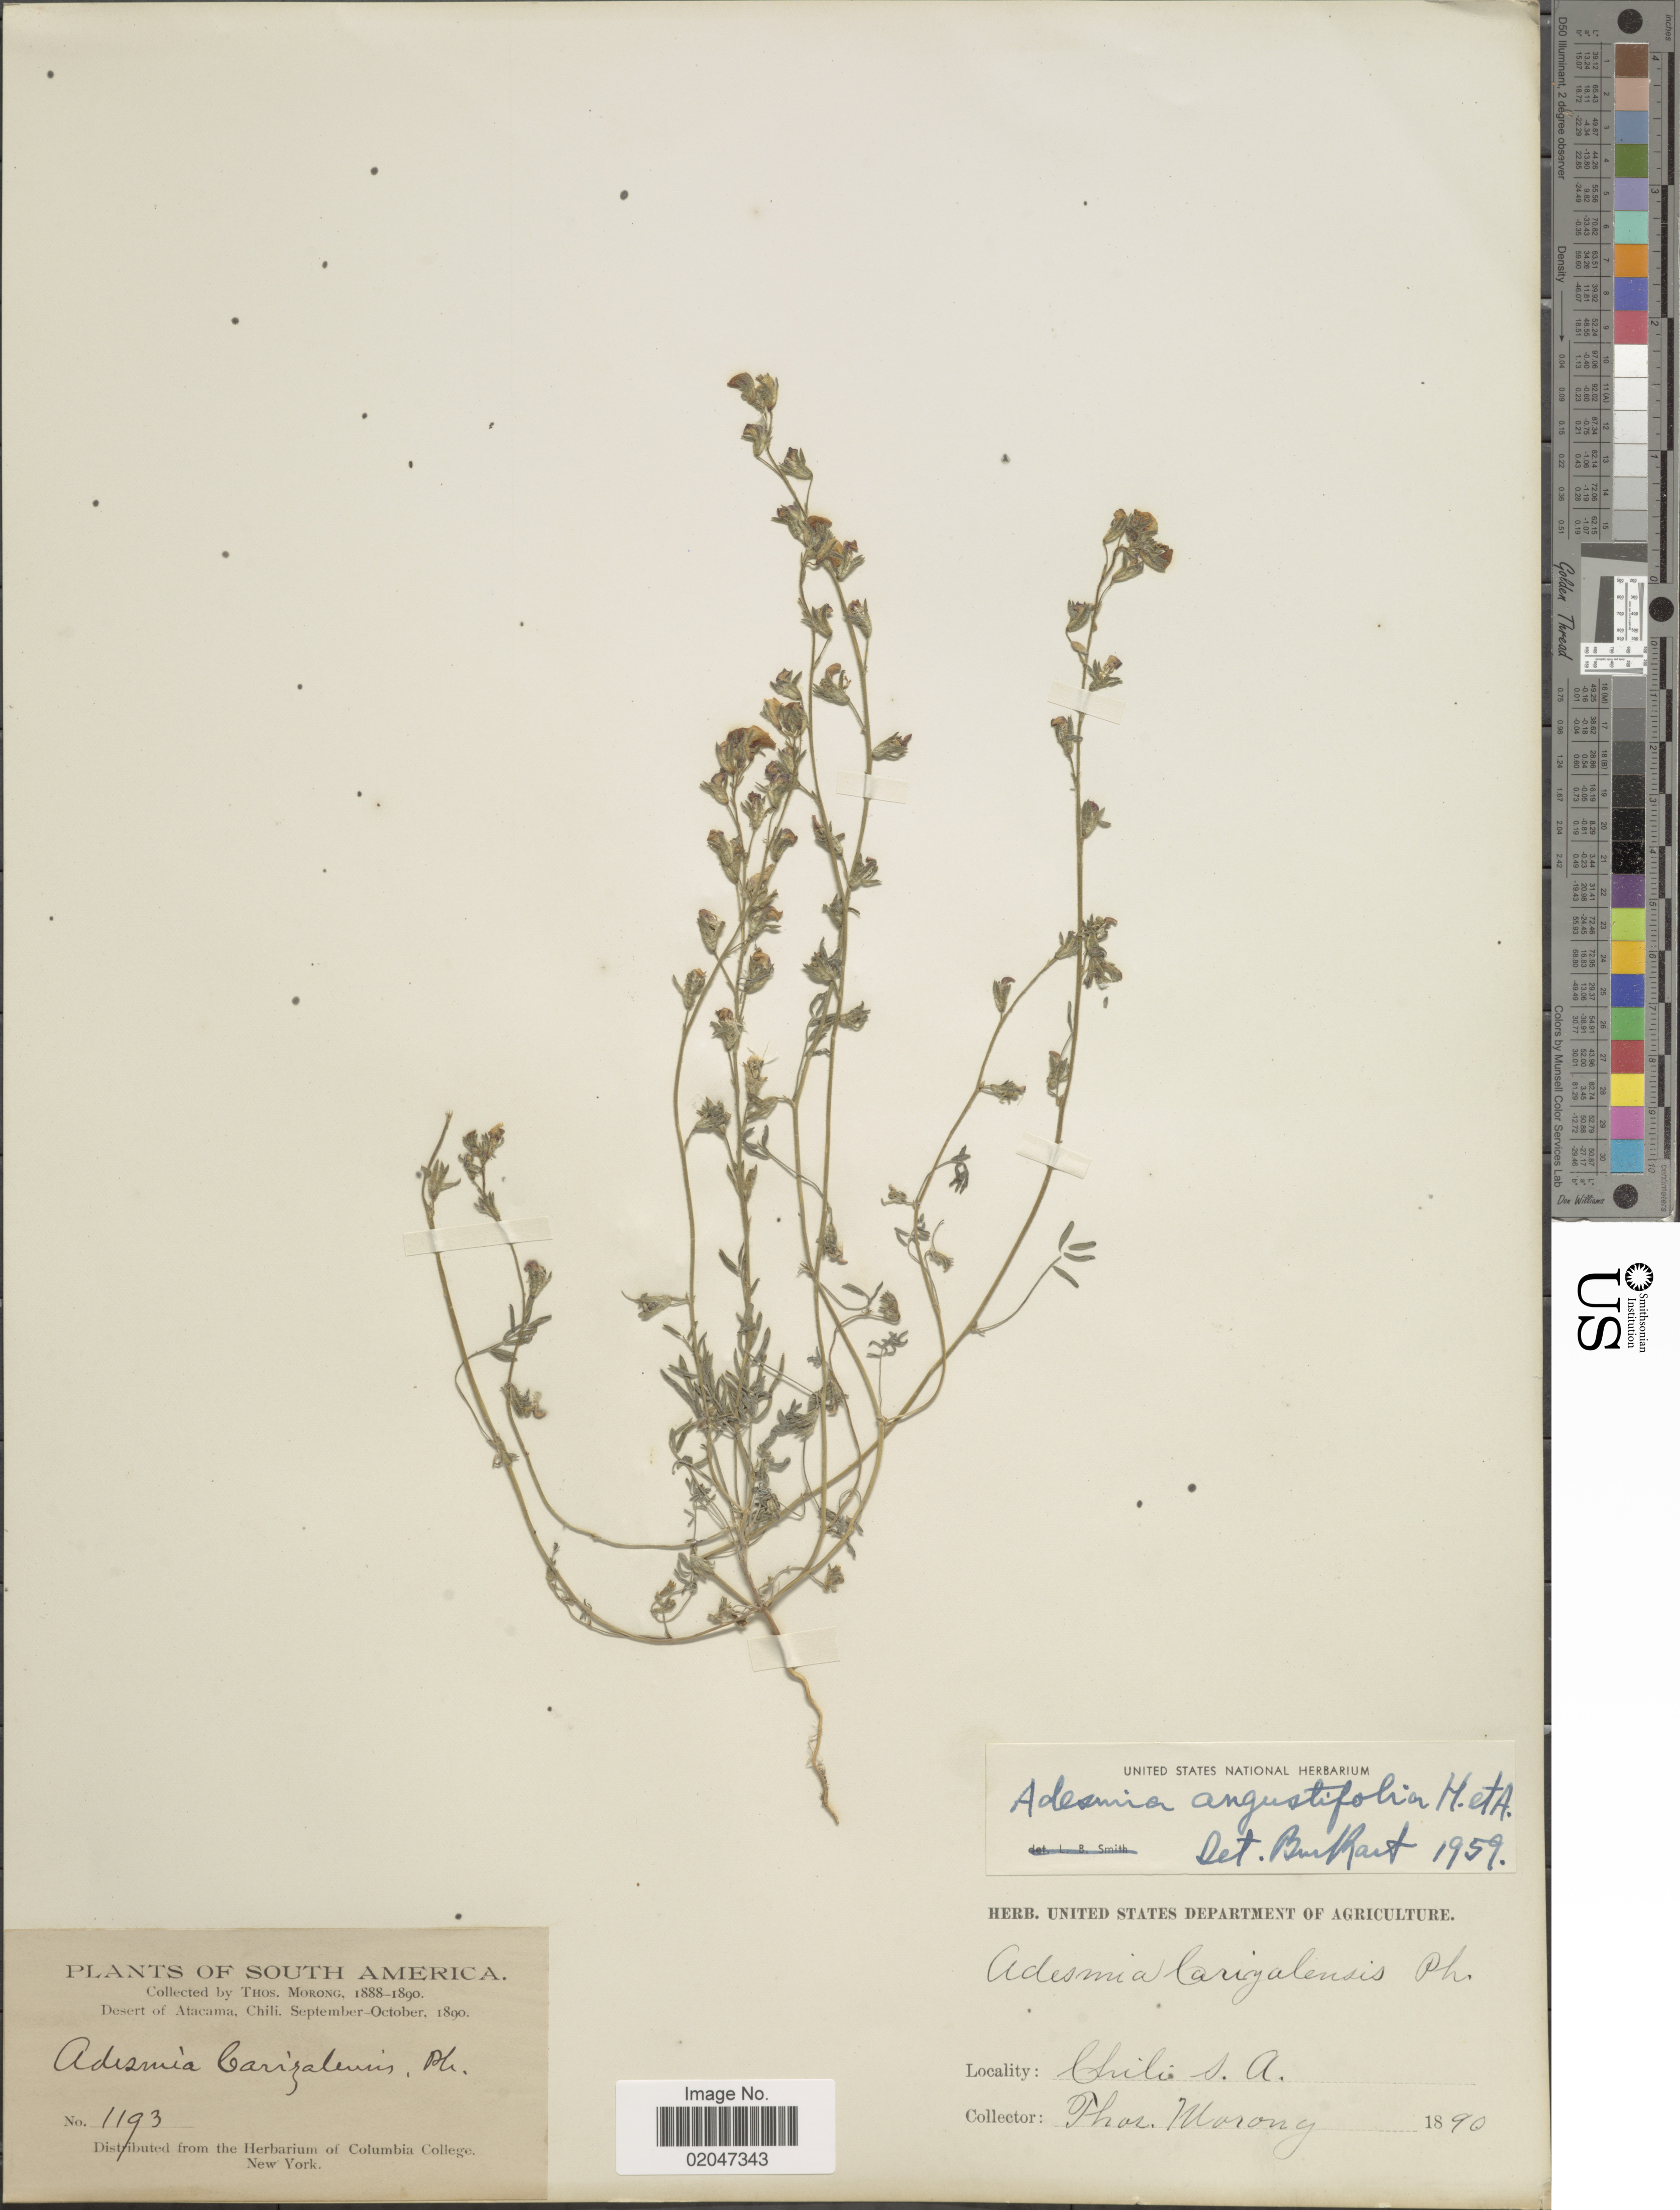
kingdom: Plantae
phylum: Tracheophyta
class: Magnoliopsida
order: Fabales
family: Fabaceae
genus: Adesmia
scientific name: Adesmia tenella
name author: Hook. & Arn.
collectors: ex herb. T. Morong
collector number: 1193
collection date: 1890-09/1890-10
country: Chile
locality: Desert of Atacama. Chile S. A.